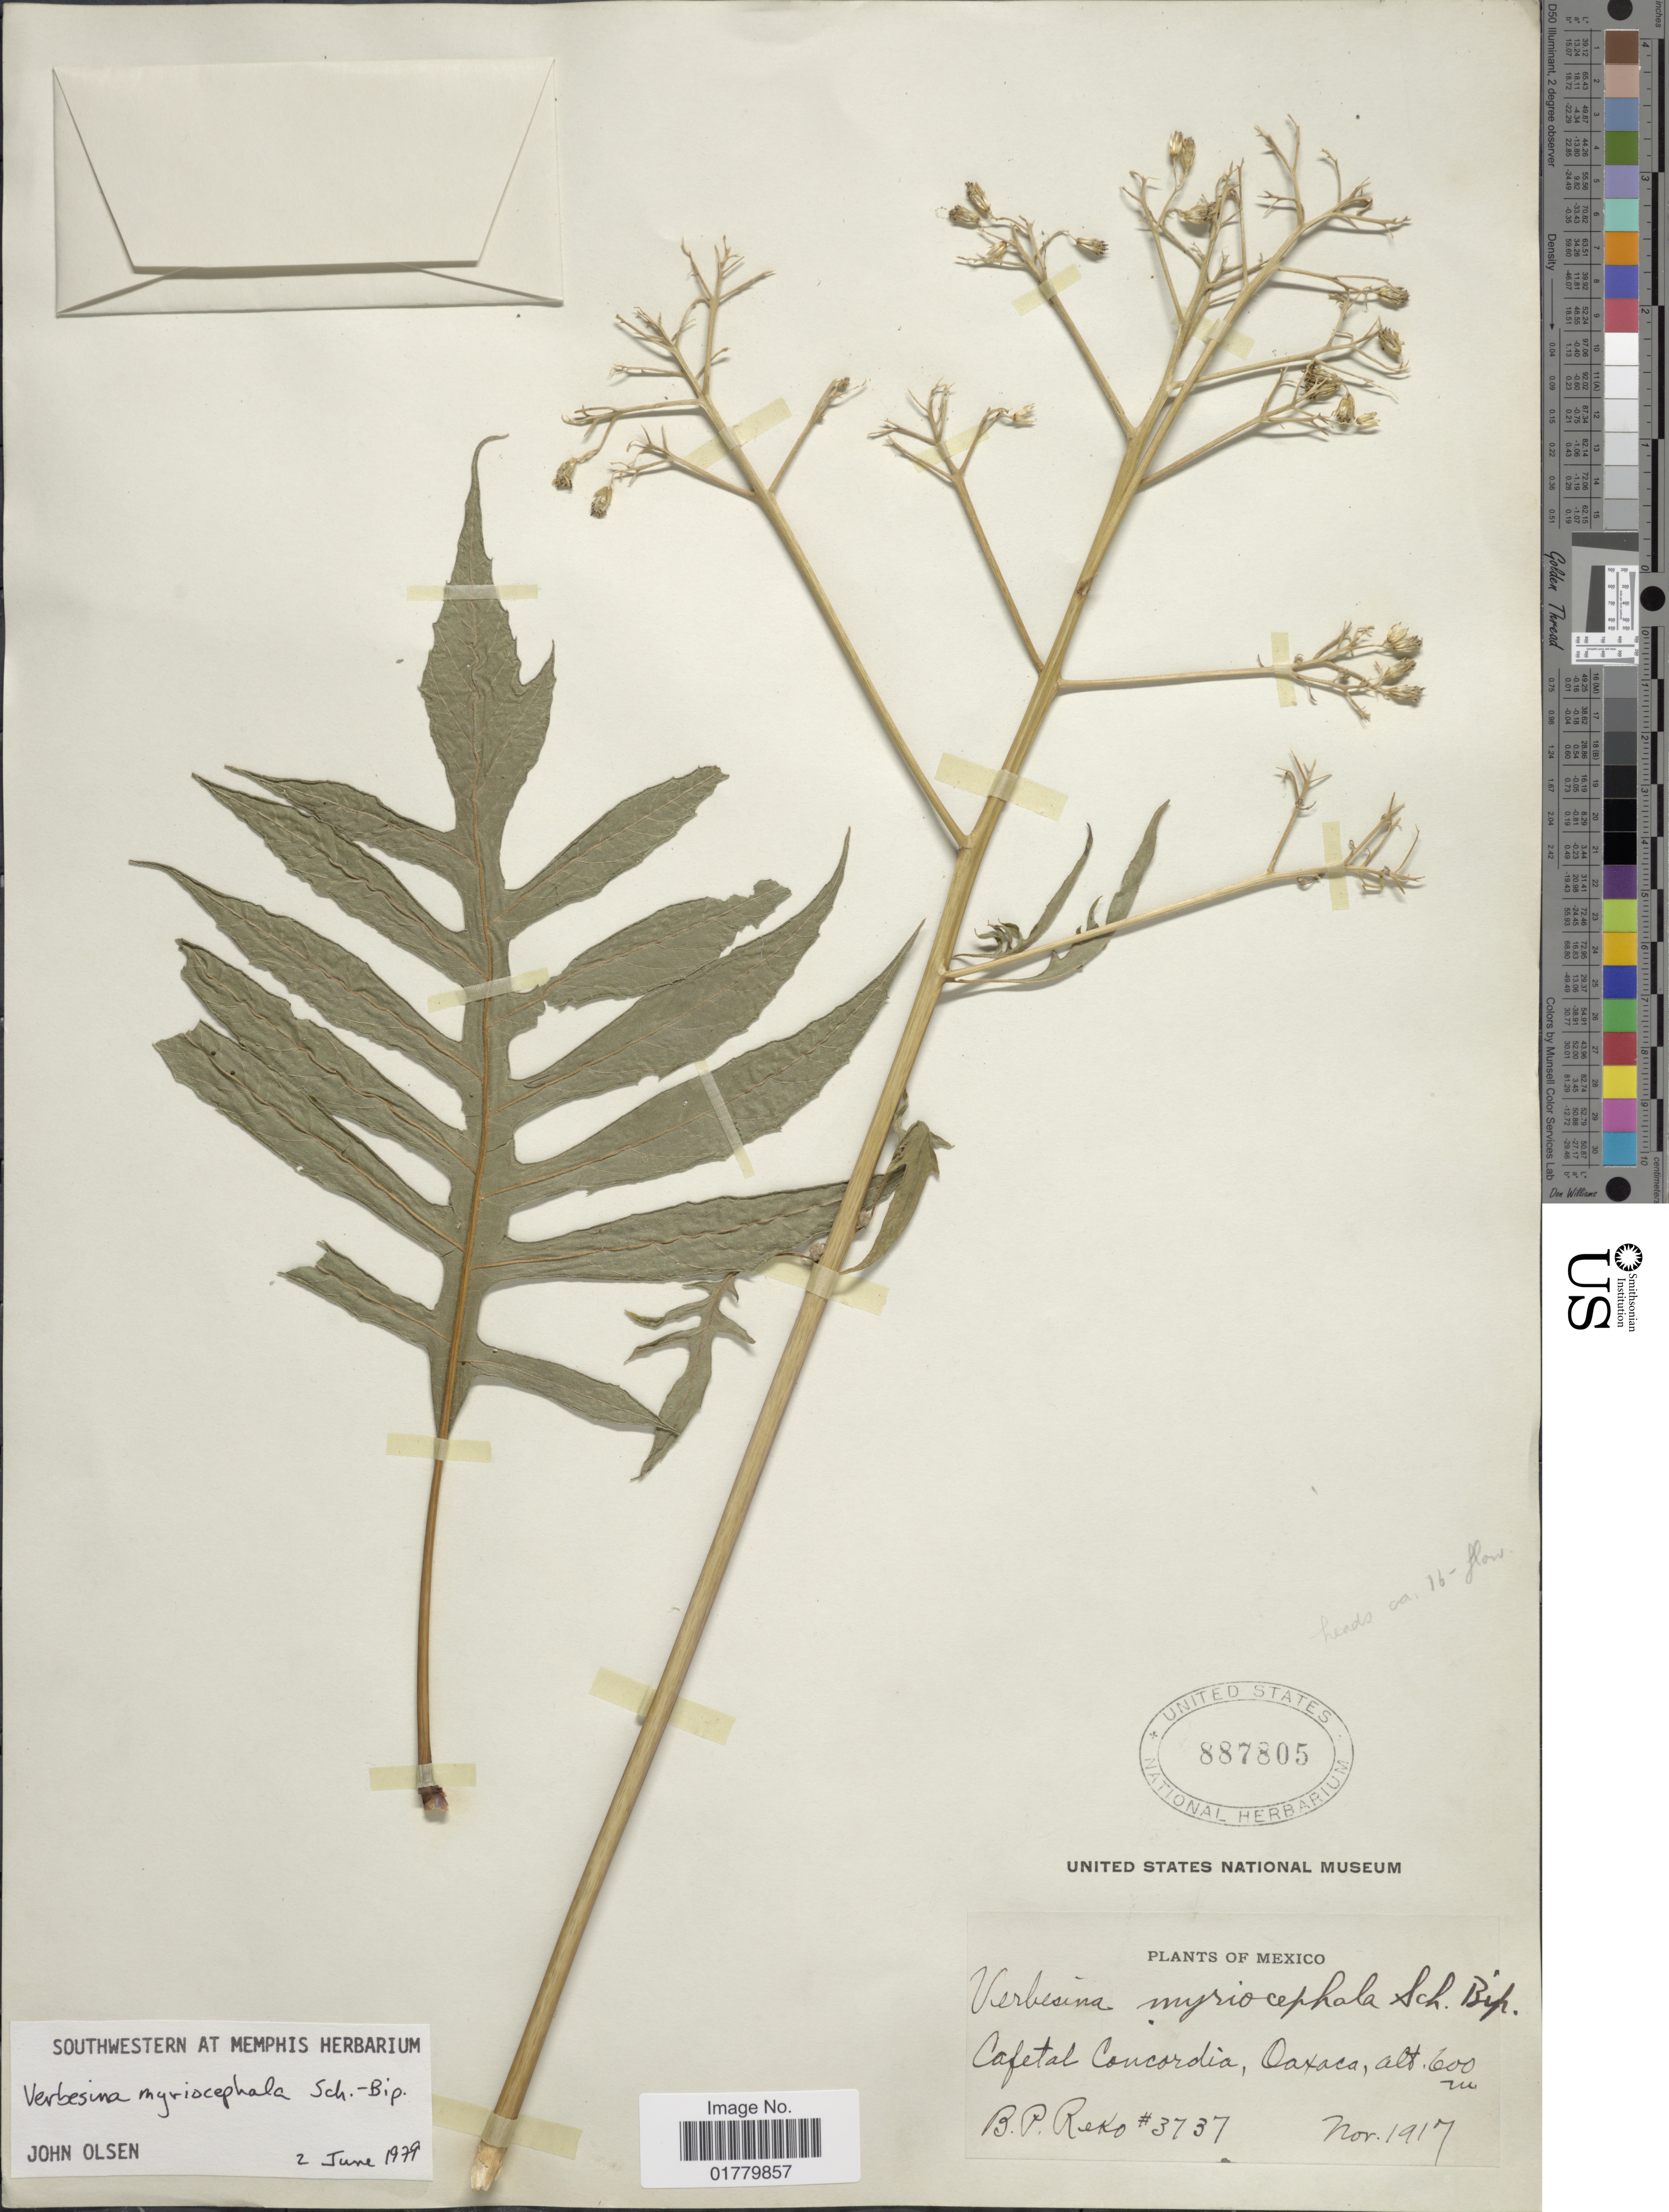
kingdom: Plantae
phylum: Tracheophyta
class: Magnoliopsida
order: Asterales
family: Asteraceae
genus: Verbesina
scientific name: Verbesina myriocephala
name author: Sch. Bip. ex Klatt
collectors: B. P. Reko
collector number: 3737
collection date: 1917-11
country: Mexico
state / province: Oaxaca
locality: Cafetal Concordia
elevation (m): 600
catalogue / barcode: US 887805